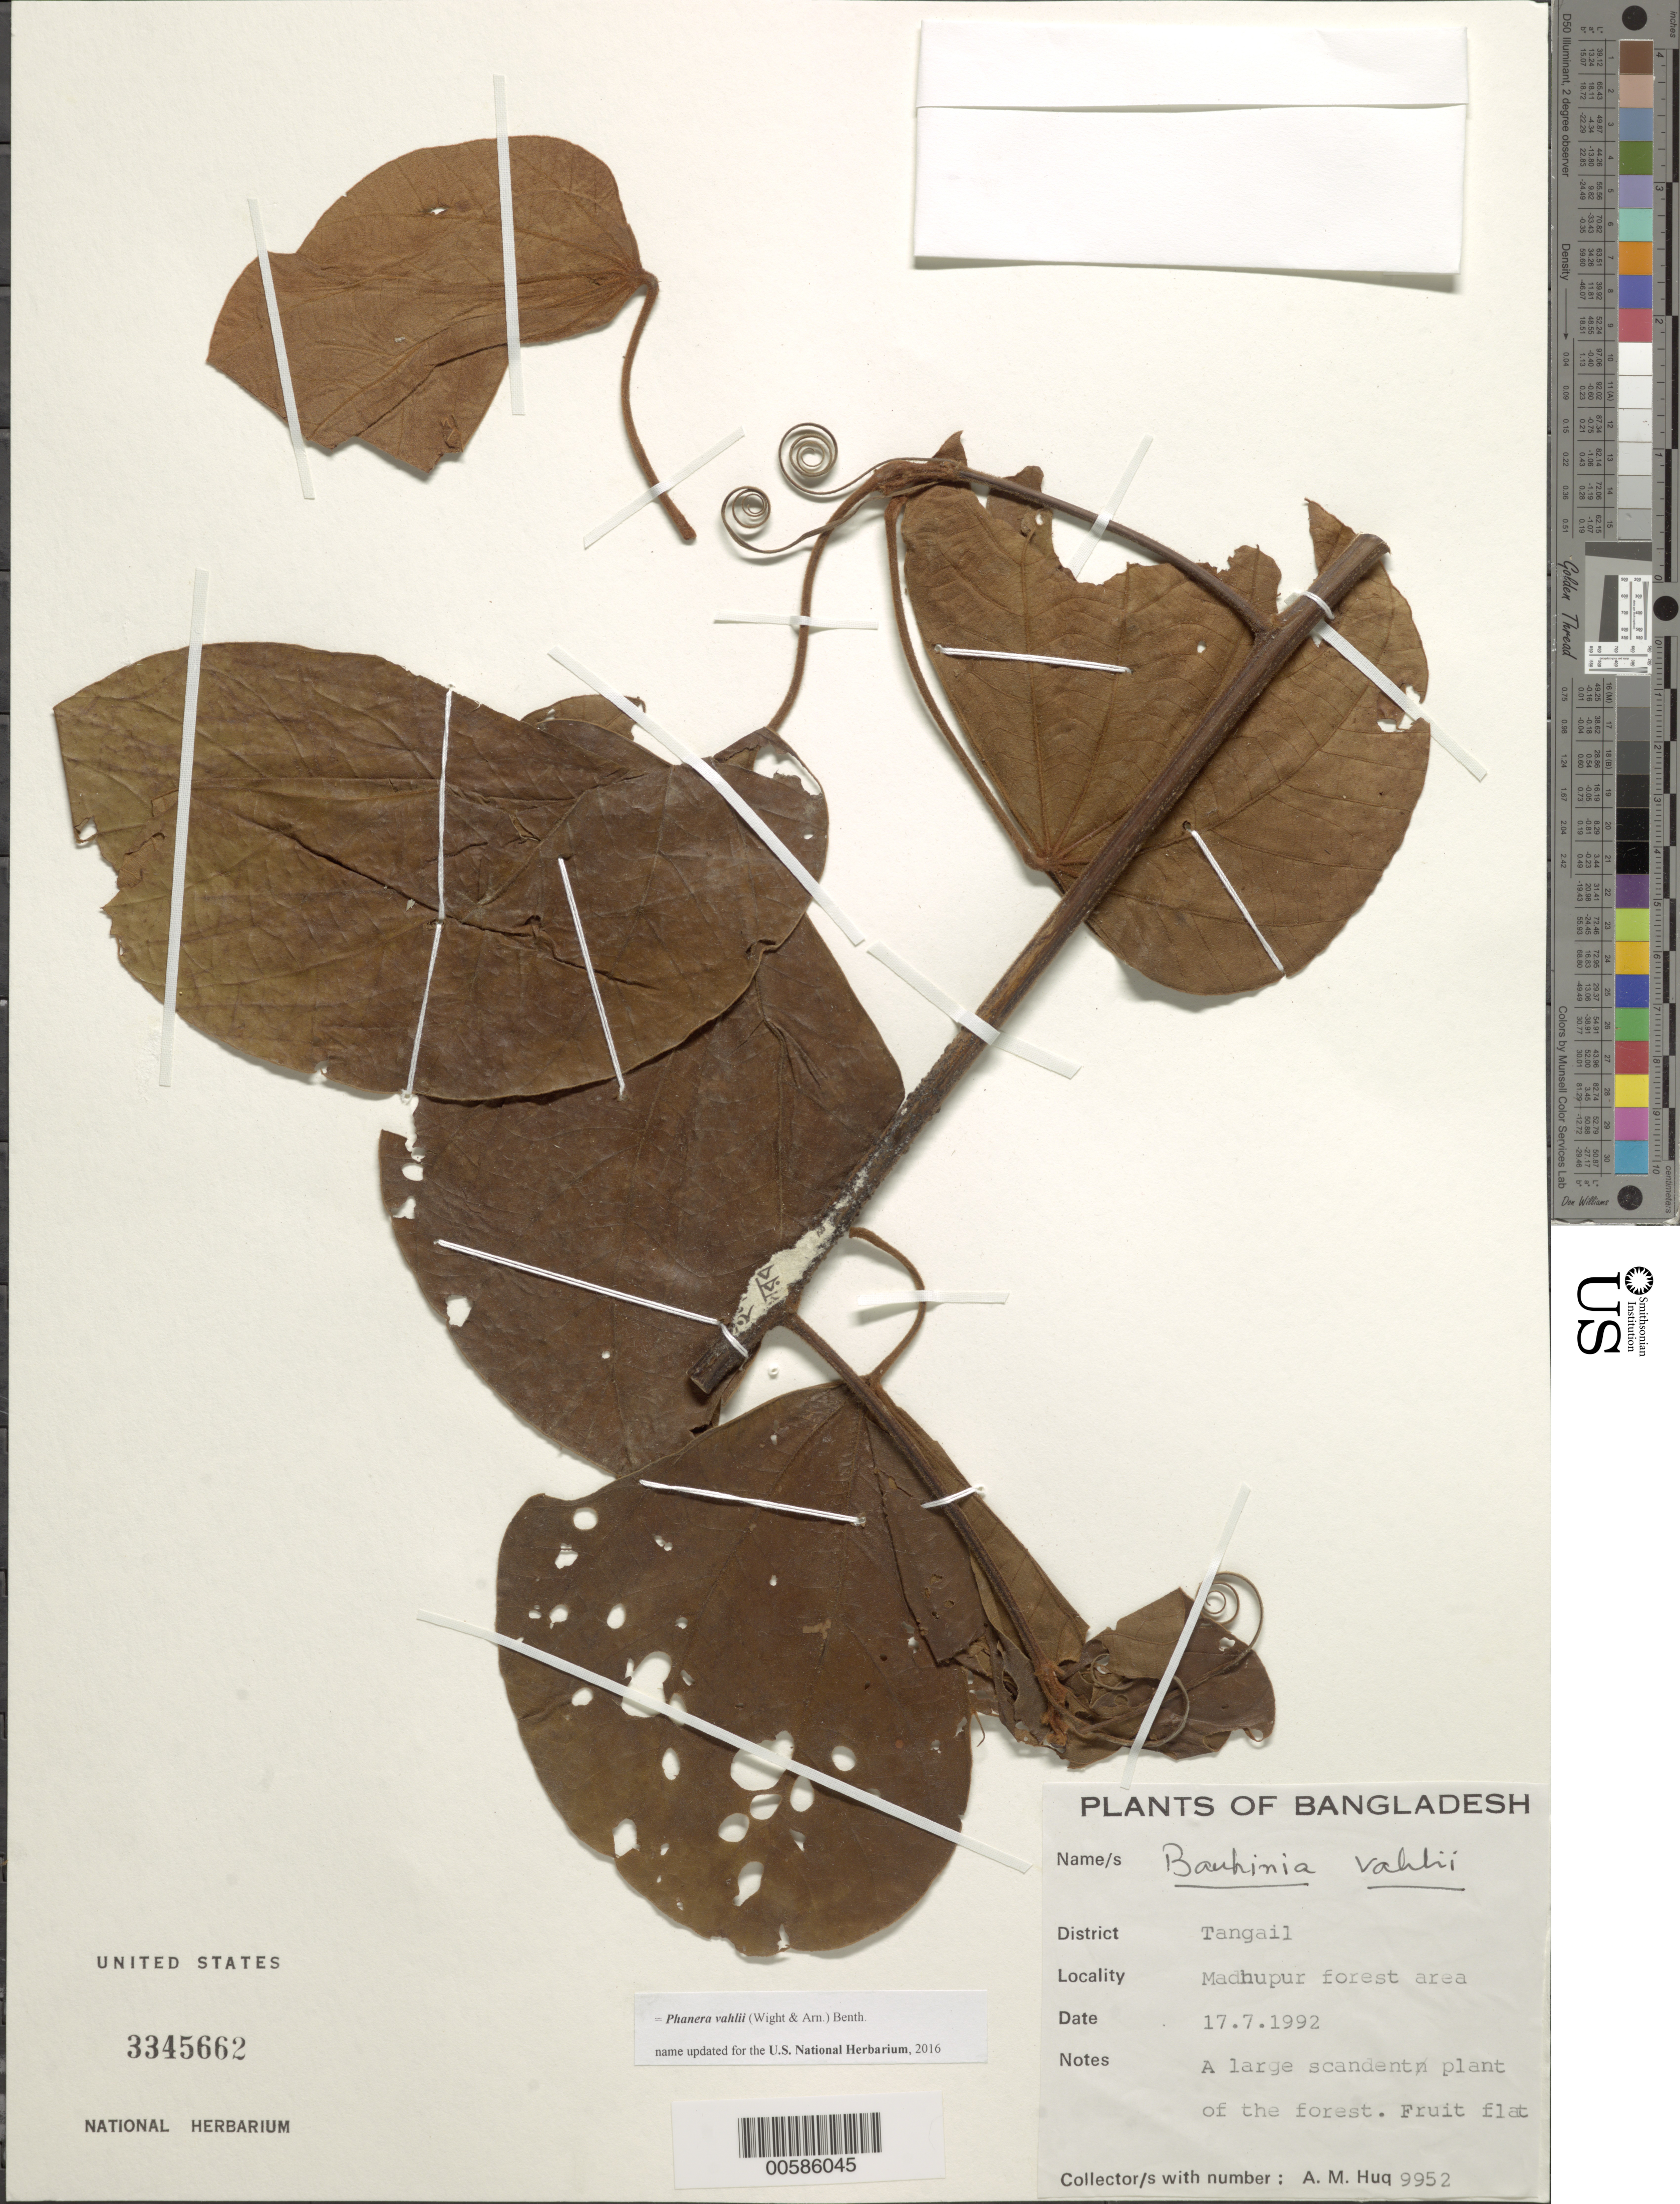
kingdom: Plantae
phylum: Tracheophyta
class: Magnoliopsida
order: Fabales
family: Fabaceae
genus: Phanera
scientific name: Phanera vahlii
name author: (Wight & Arn.) Benth.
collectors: A. M. Huq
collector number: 9952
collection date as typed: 17 Jul 1992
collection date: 1992-07-17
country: Bangladesh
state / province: Dhaka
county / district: Tangail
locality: Machupur forest area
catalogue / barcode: US 3345662